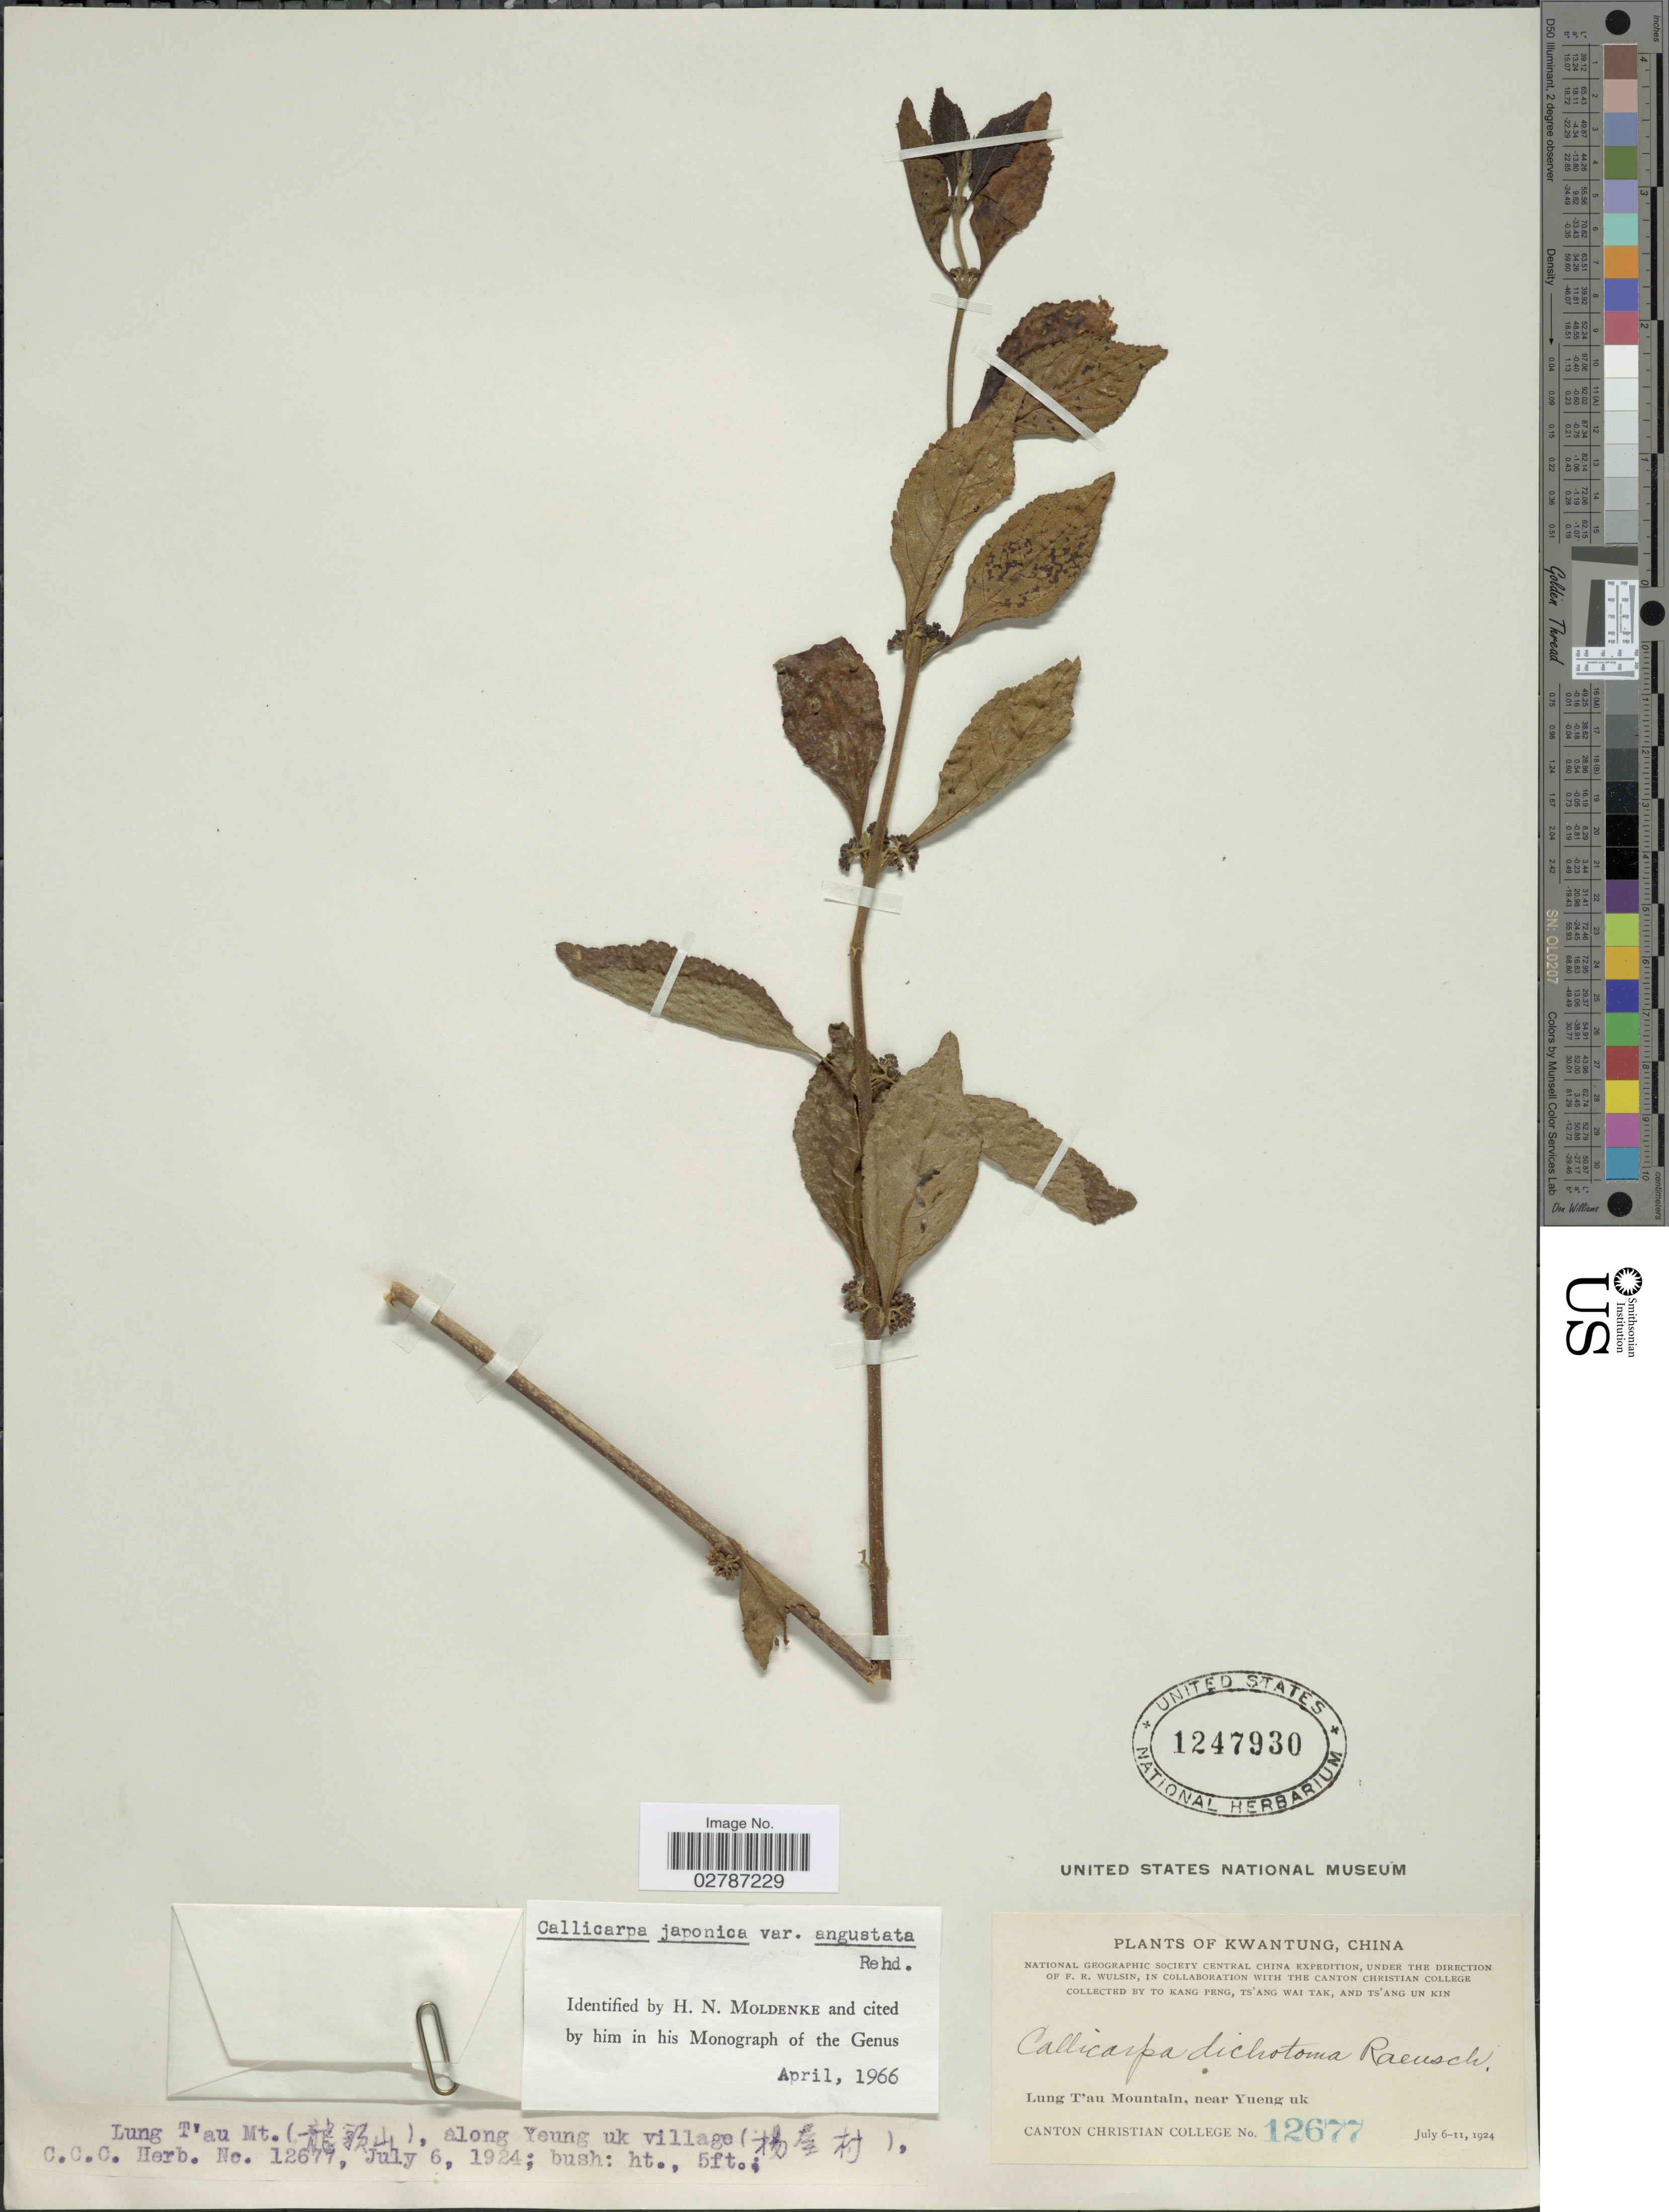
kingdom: Plantae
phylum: Tracheophyta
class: Magnoliopsida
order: Lamiales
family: Lamiaceae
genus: Callicarpa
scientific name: Callicarpa japonica var. angustata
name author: Rehder in Sarg.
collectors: Canton Christian College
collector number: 12677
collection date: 1924-07-06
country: China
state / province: Guangdong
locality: Kwangtung. Lung T'au Mountain, near Yueng uk village.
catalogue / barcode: US 1247930